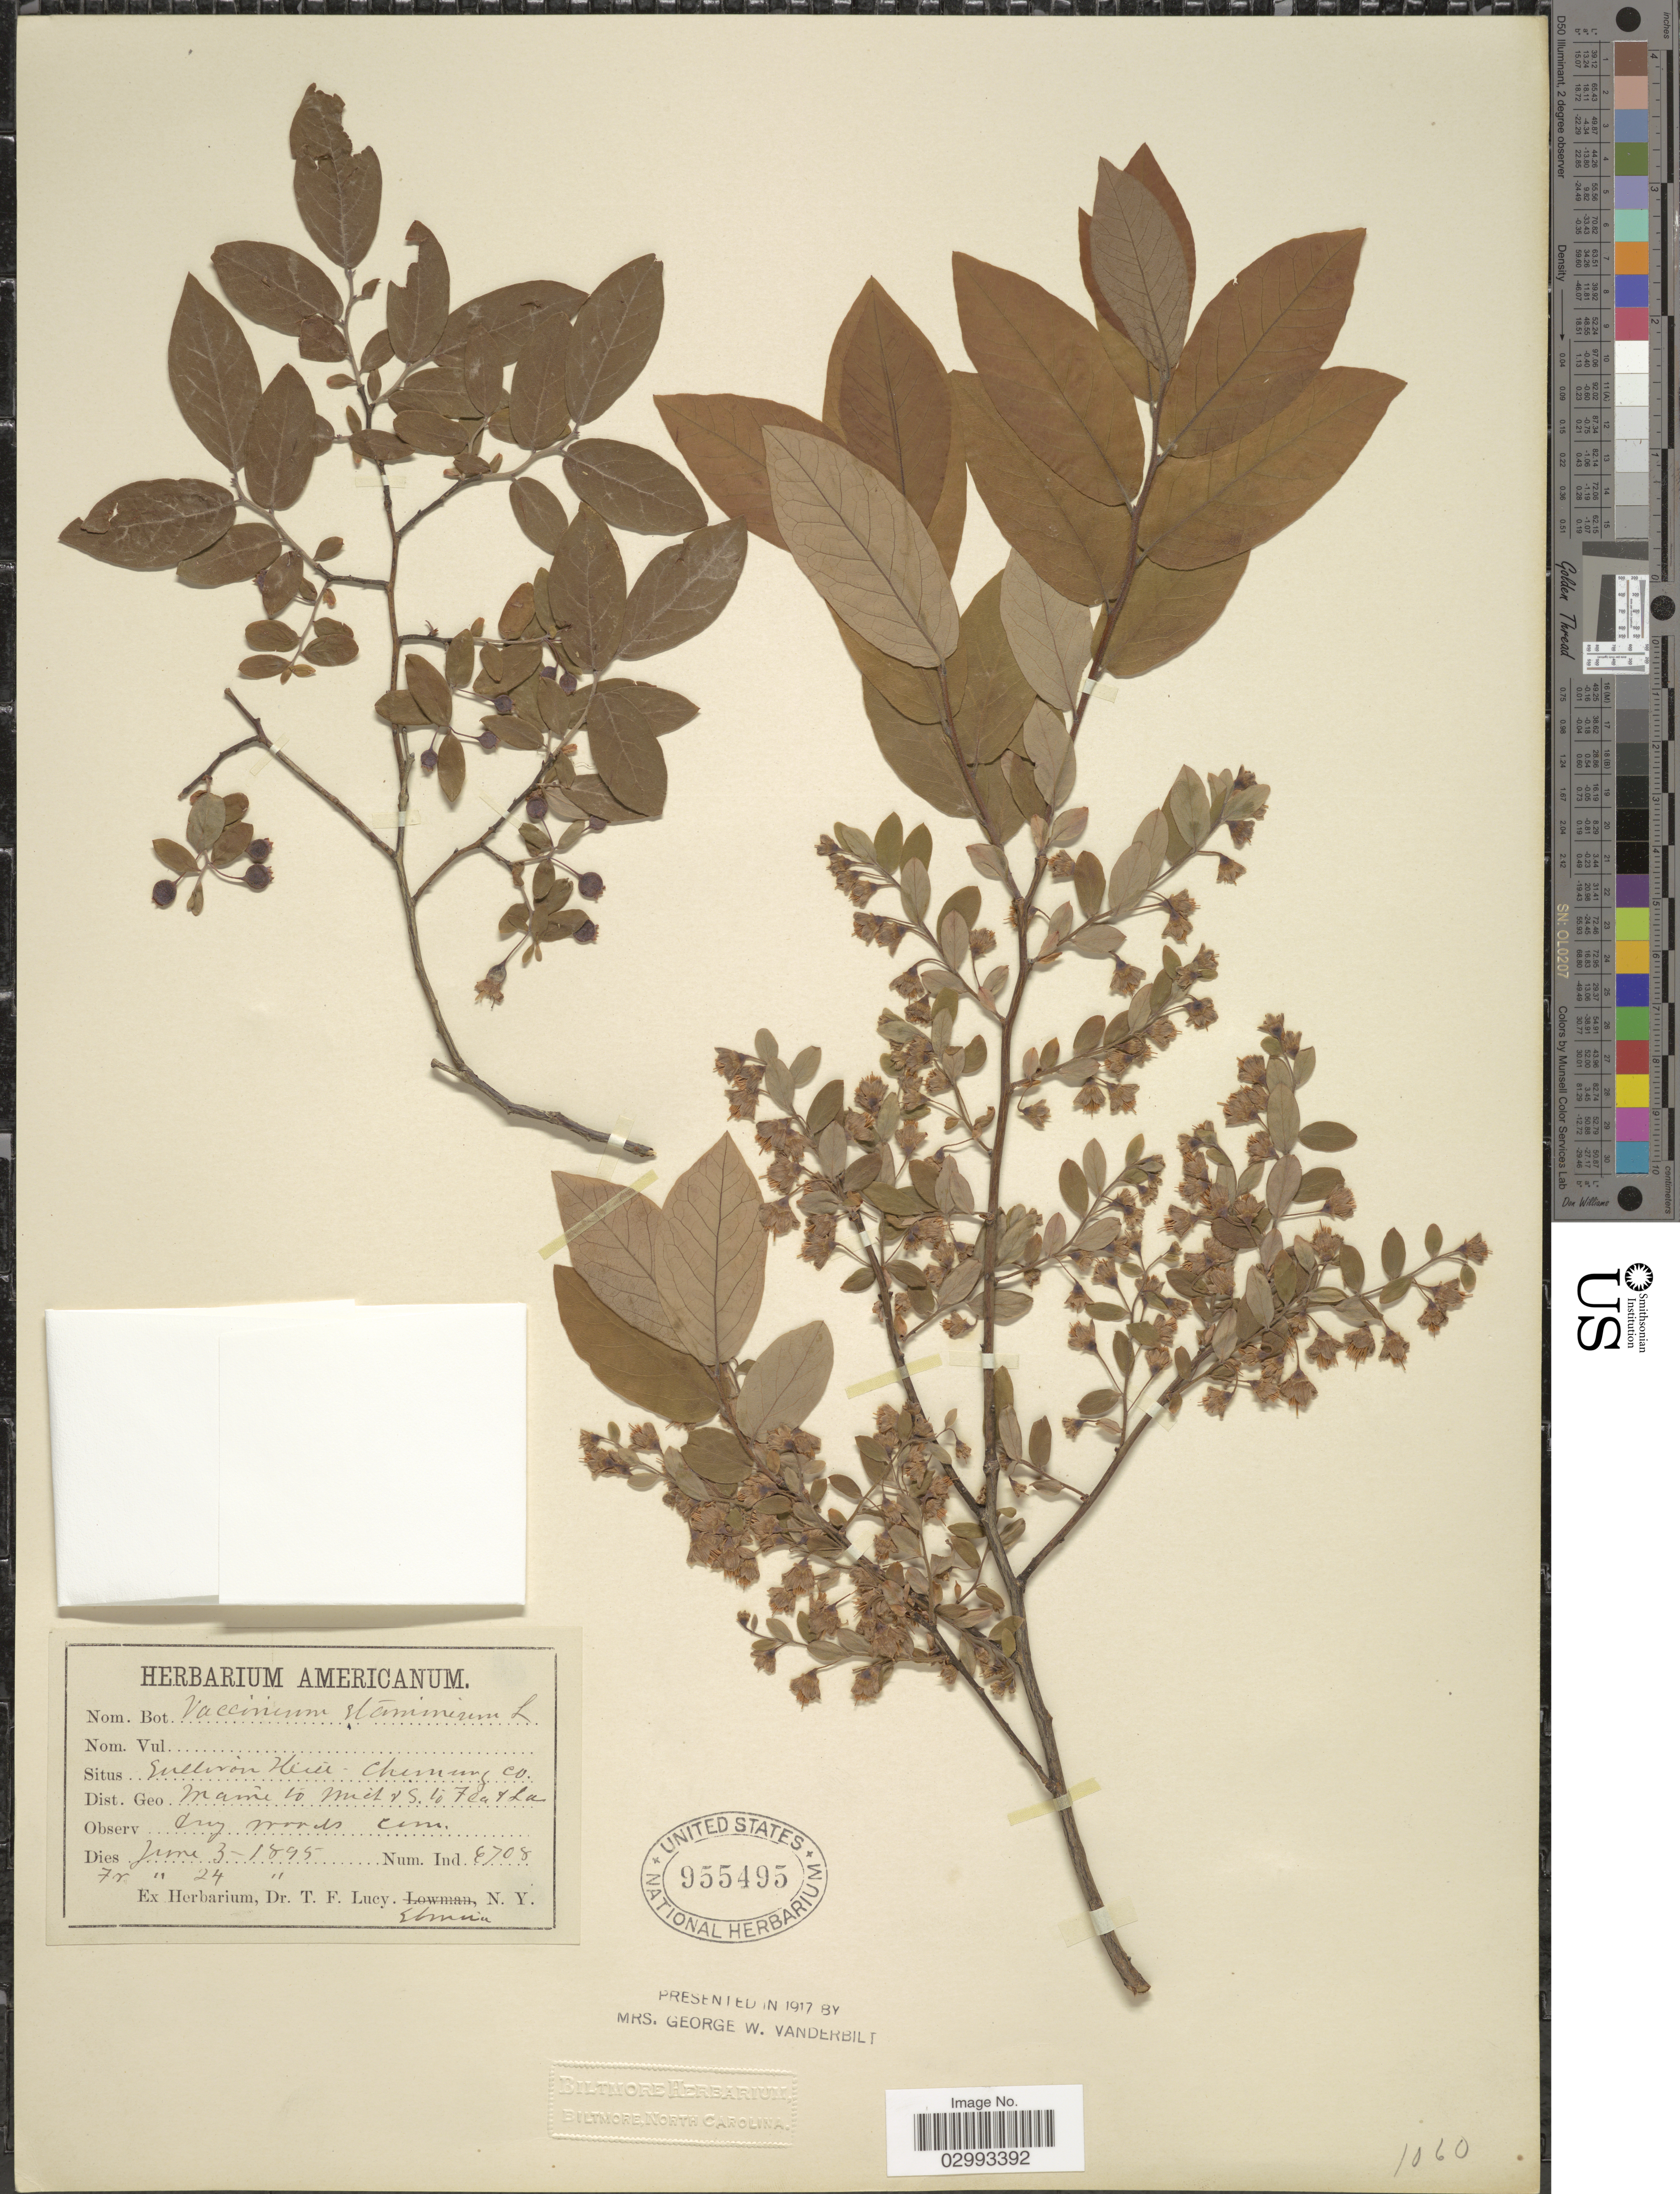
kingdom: Plantae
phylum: Tracheophyta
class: Magnoliopsida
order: Ericales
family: Ericaceae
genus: Polycodium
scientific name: Polycodium stamineum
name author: (L.) Greene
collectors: Ex herb. T. F. Lucy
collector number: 4708?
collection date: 1895-06-03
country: United States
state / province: New York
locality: Sullivan Hills. Chemung Co.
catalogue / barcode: US 955495